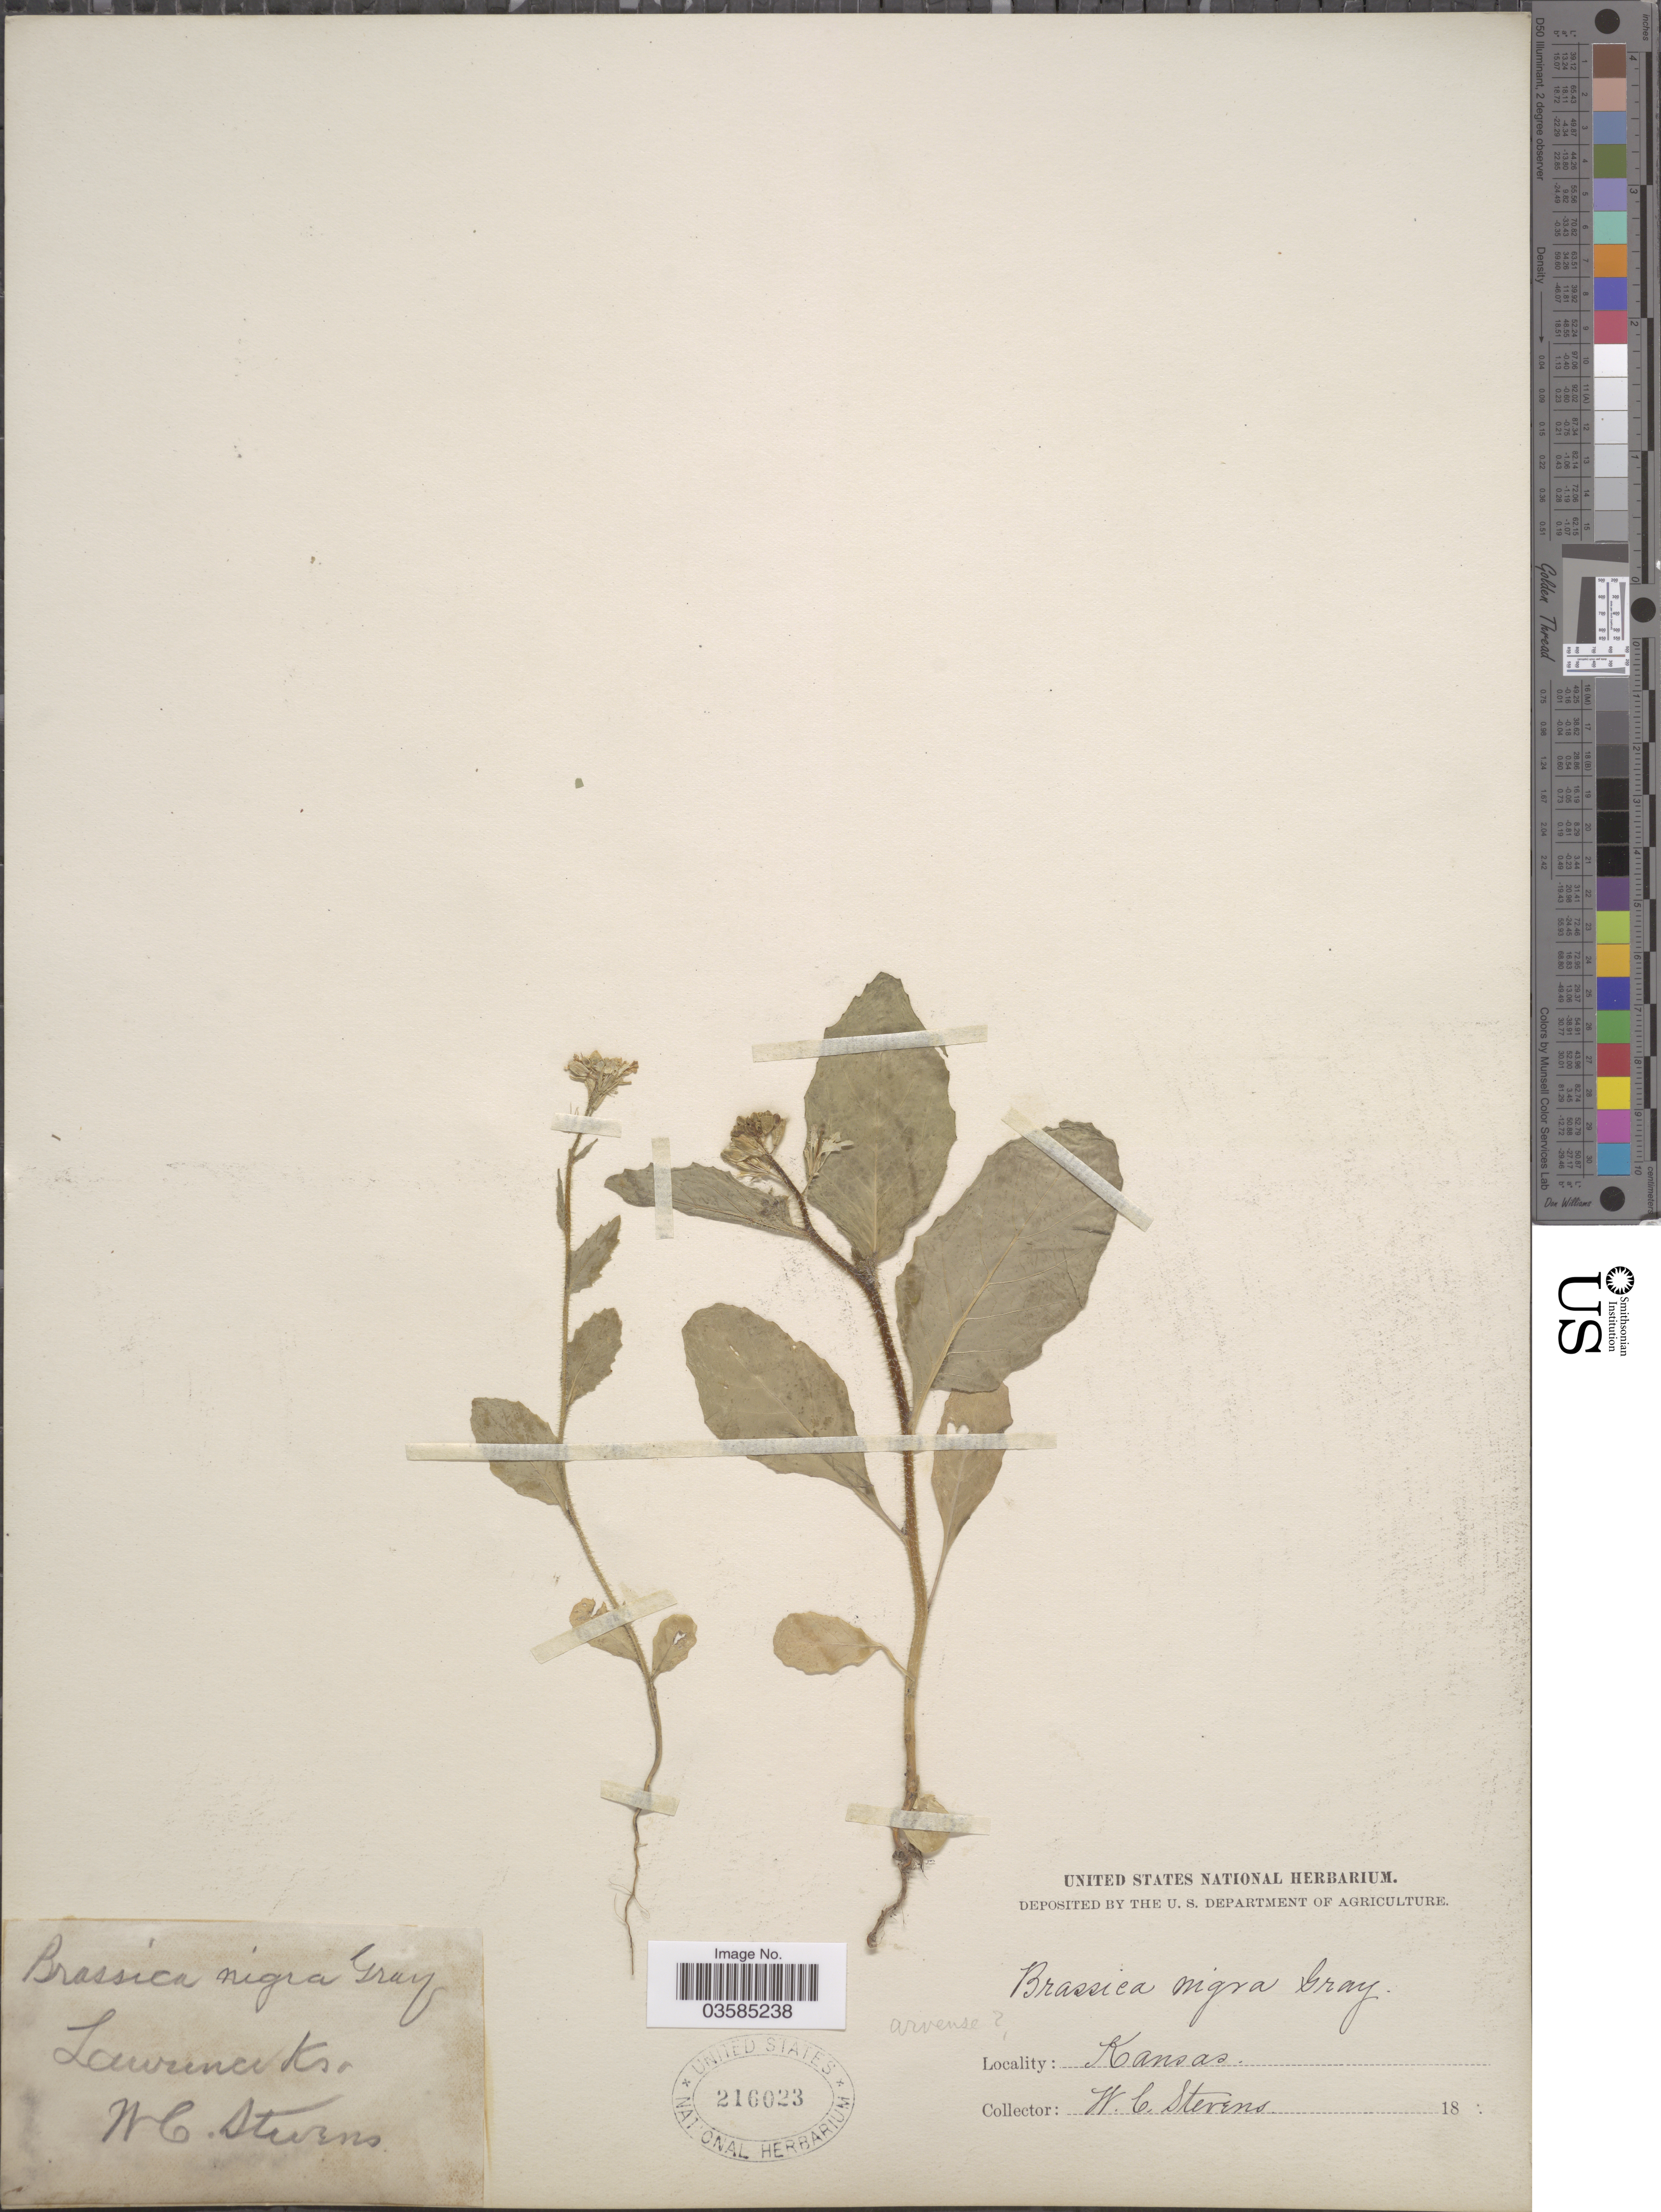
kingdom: Plantae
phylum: Tracheophyta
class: Magnoliopsida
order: Brassicales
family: Brassicaceae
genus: Brassica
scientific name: Brassica nigra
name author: (L.) W.D.J. Koch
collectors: W. C. Stevens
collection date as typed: Transcribed d/m/y: //18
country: United States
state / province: Kansas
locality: Lawrence.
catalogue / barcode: US 216023